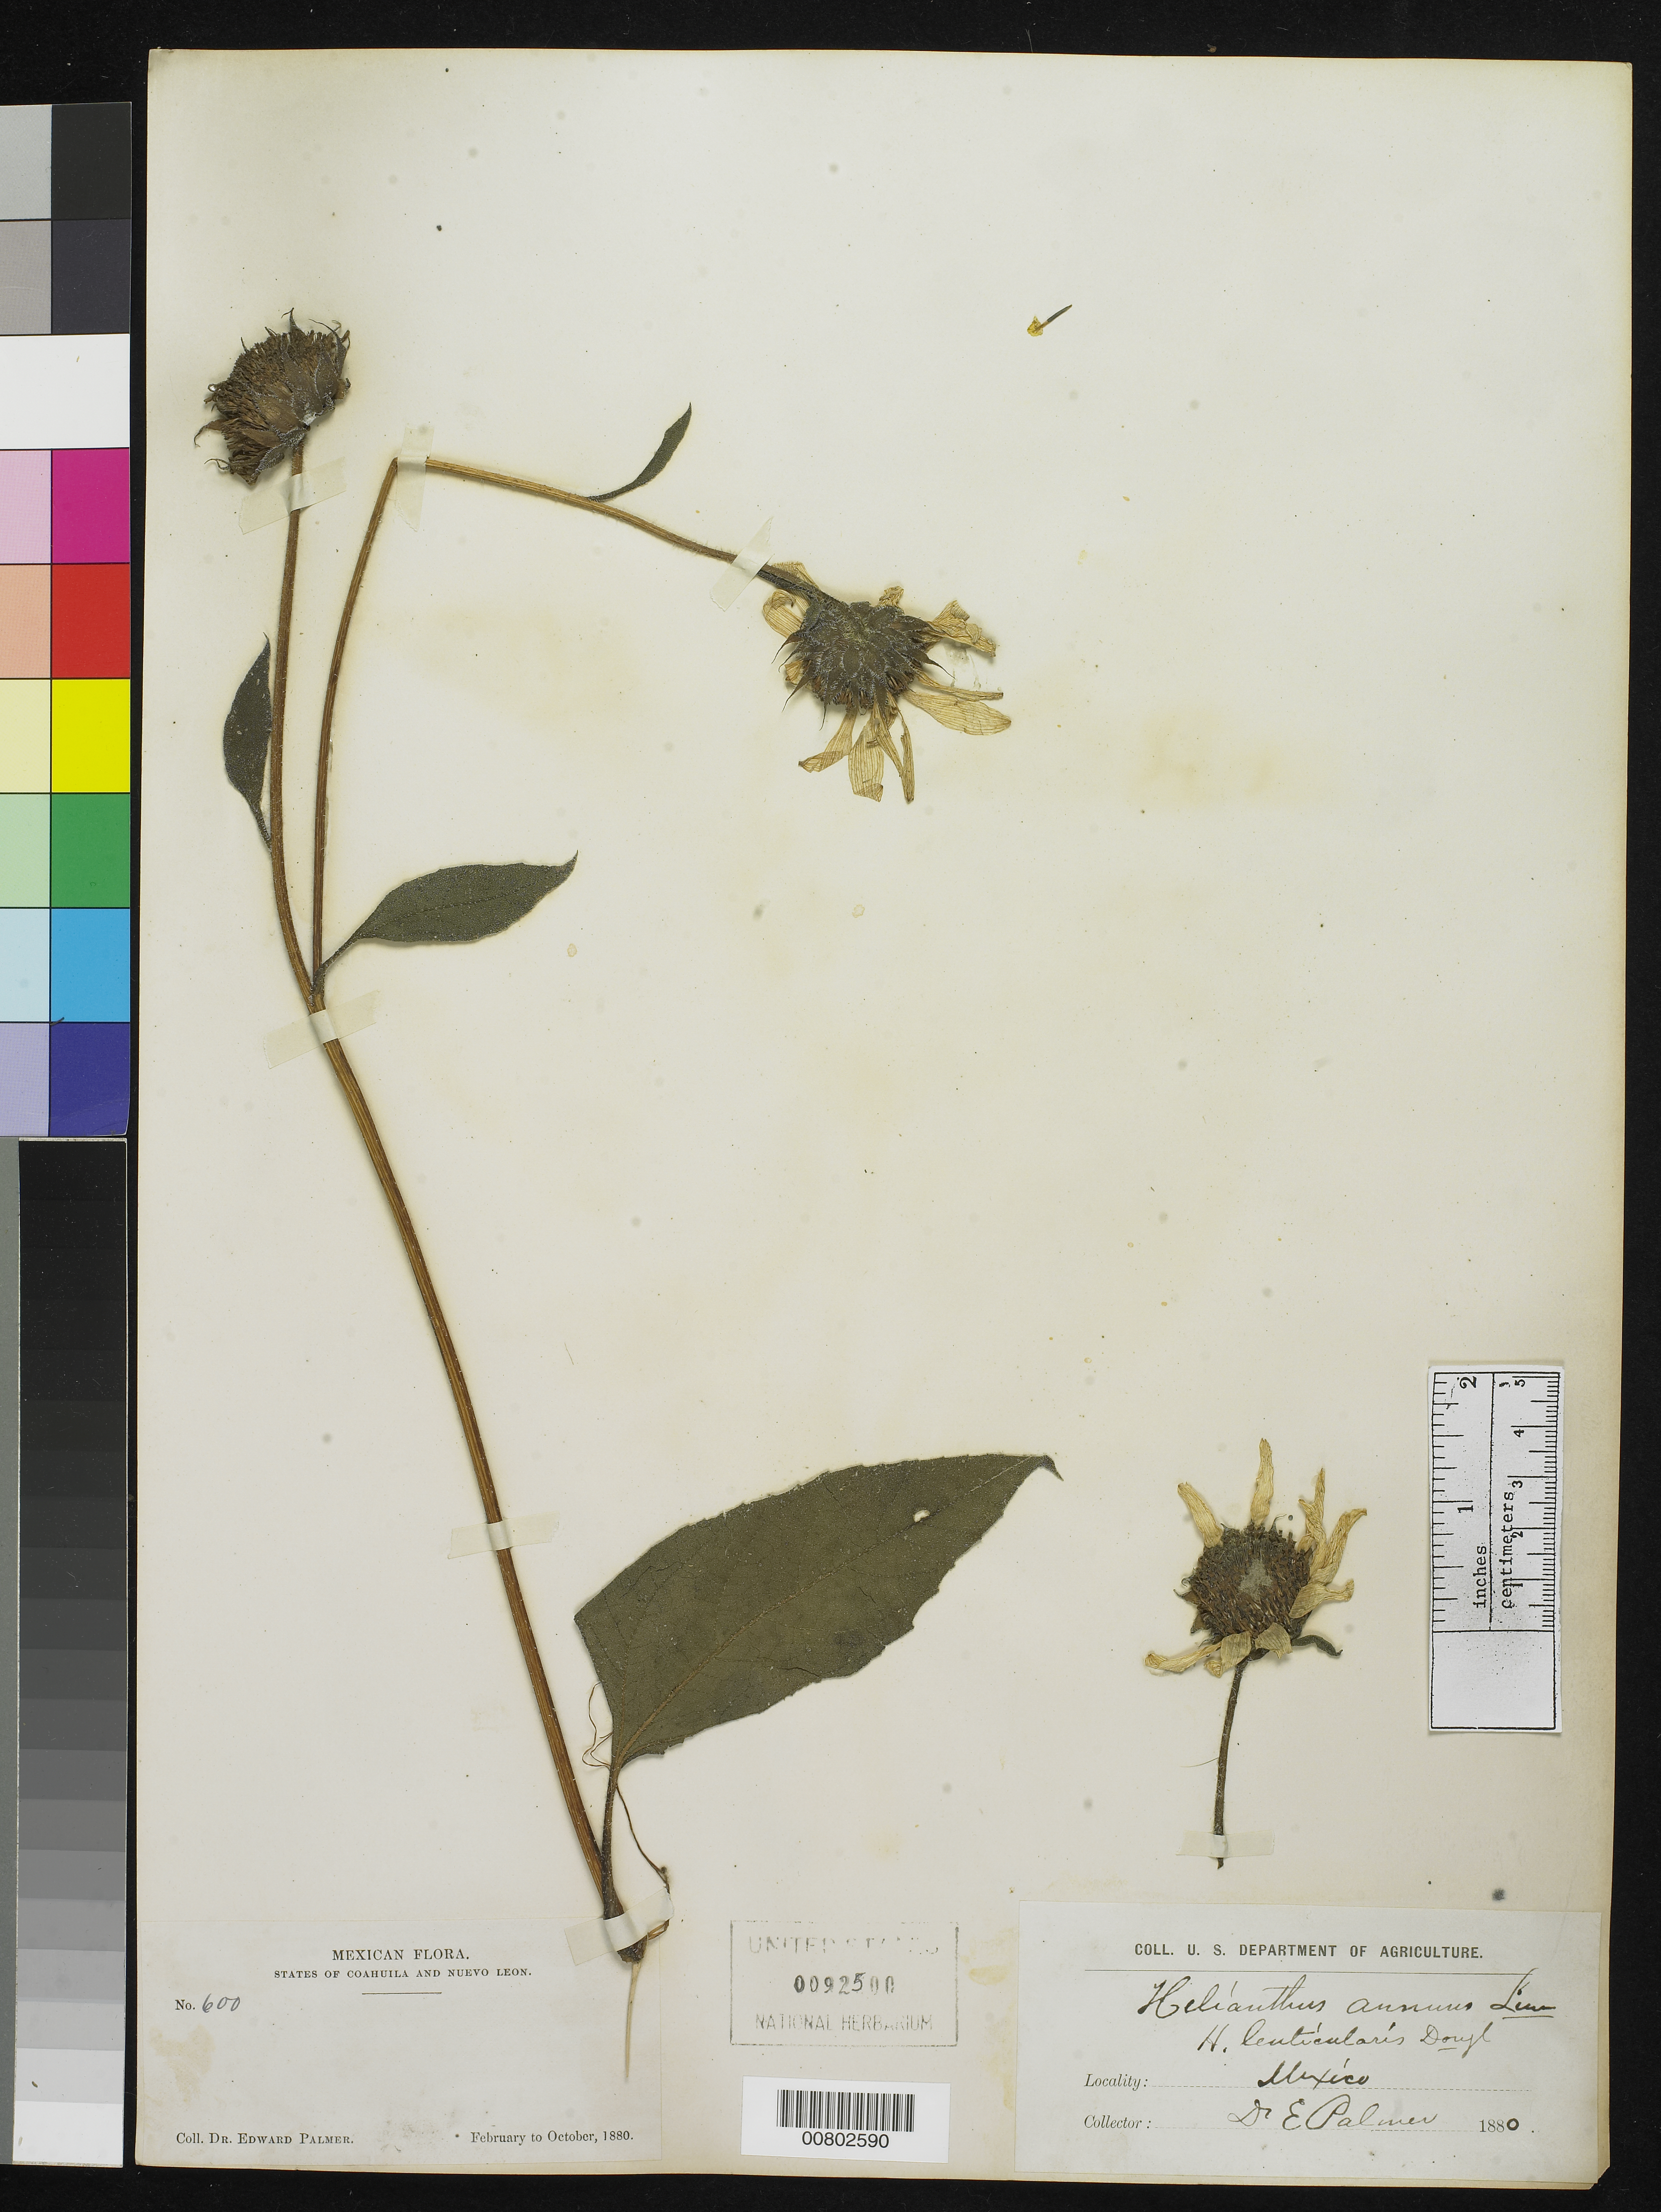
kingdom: Plantae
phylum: Tracheophyta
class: Magnoliopsida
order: Asterales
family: Asteraceae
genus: Helianthus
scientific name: Helianthus annuus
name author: L.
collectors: E. Palmer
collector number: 600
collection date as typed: Feb 1880 to -- Oct 1880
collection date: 1880-02/1880-10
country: Mexico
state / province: Coahuila / Nuevo León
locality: States of Coahuila and Nuevo León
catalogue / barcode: US 92500